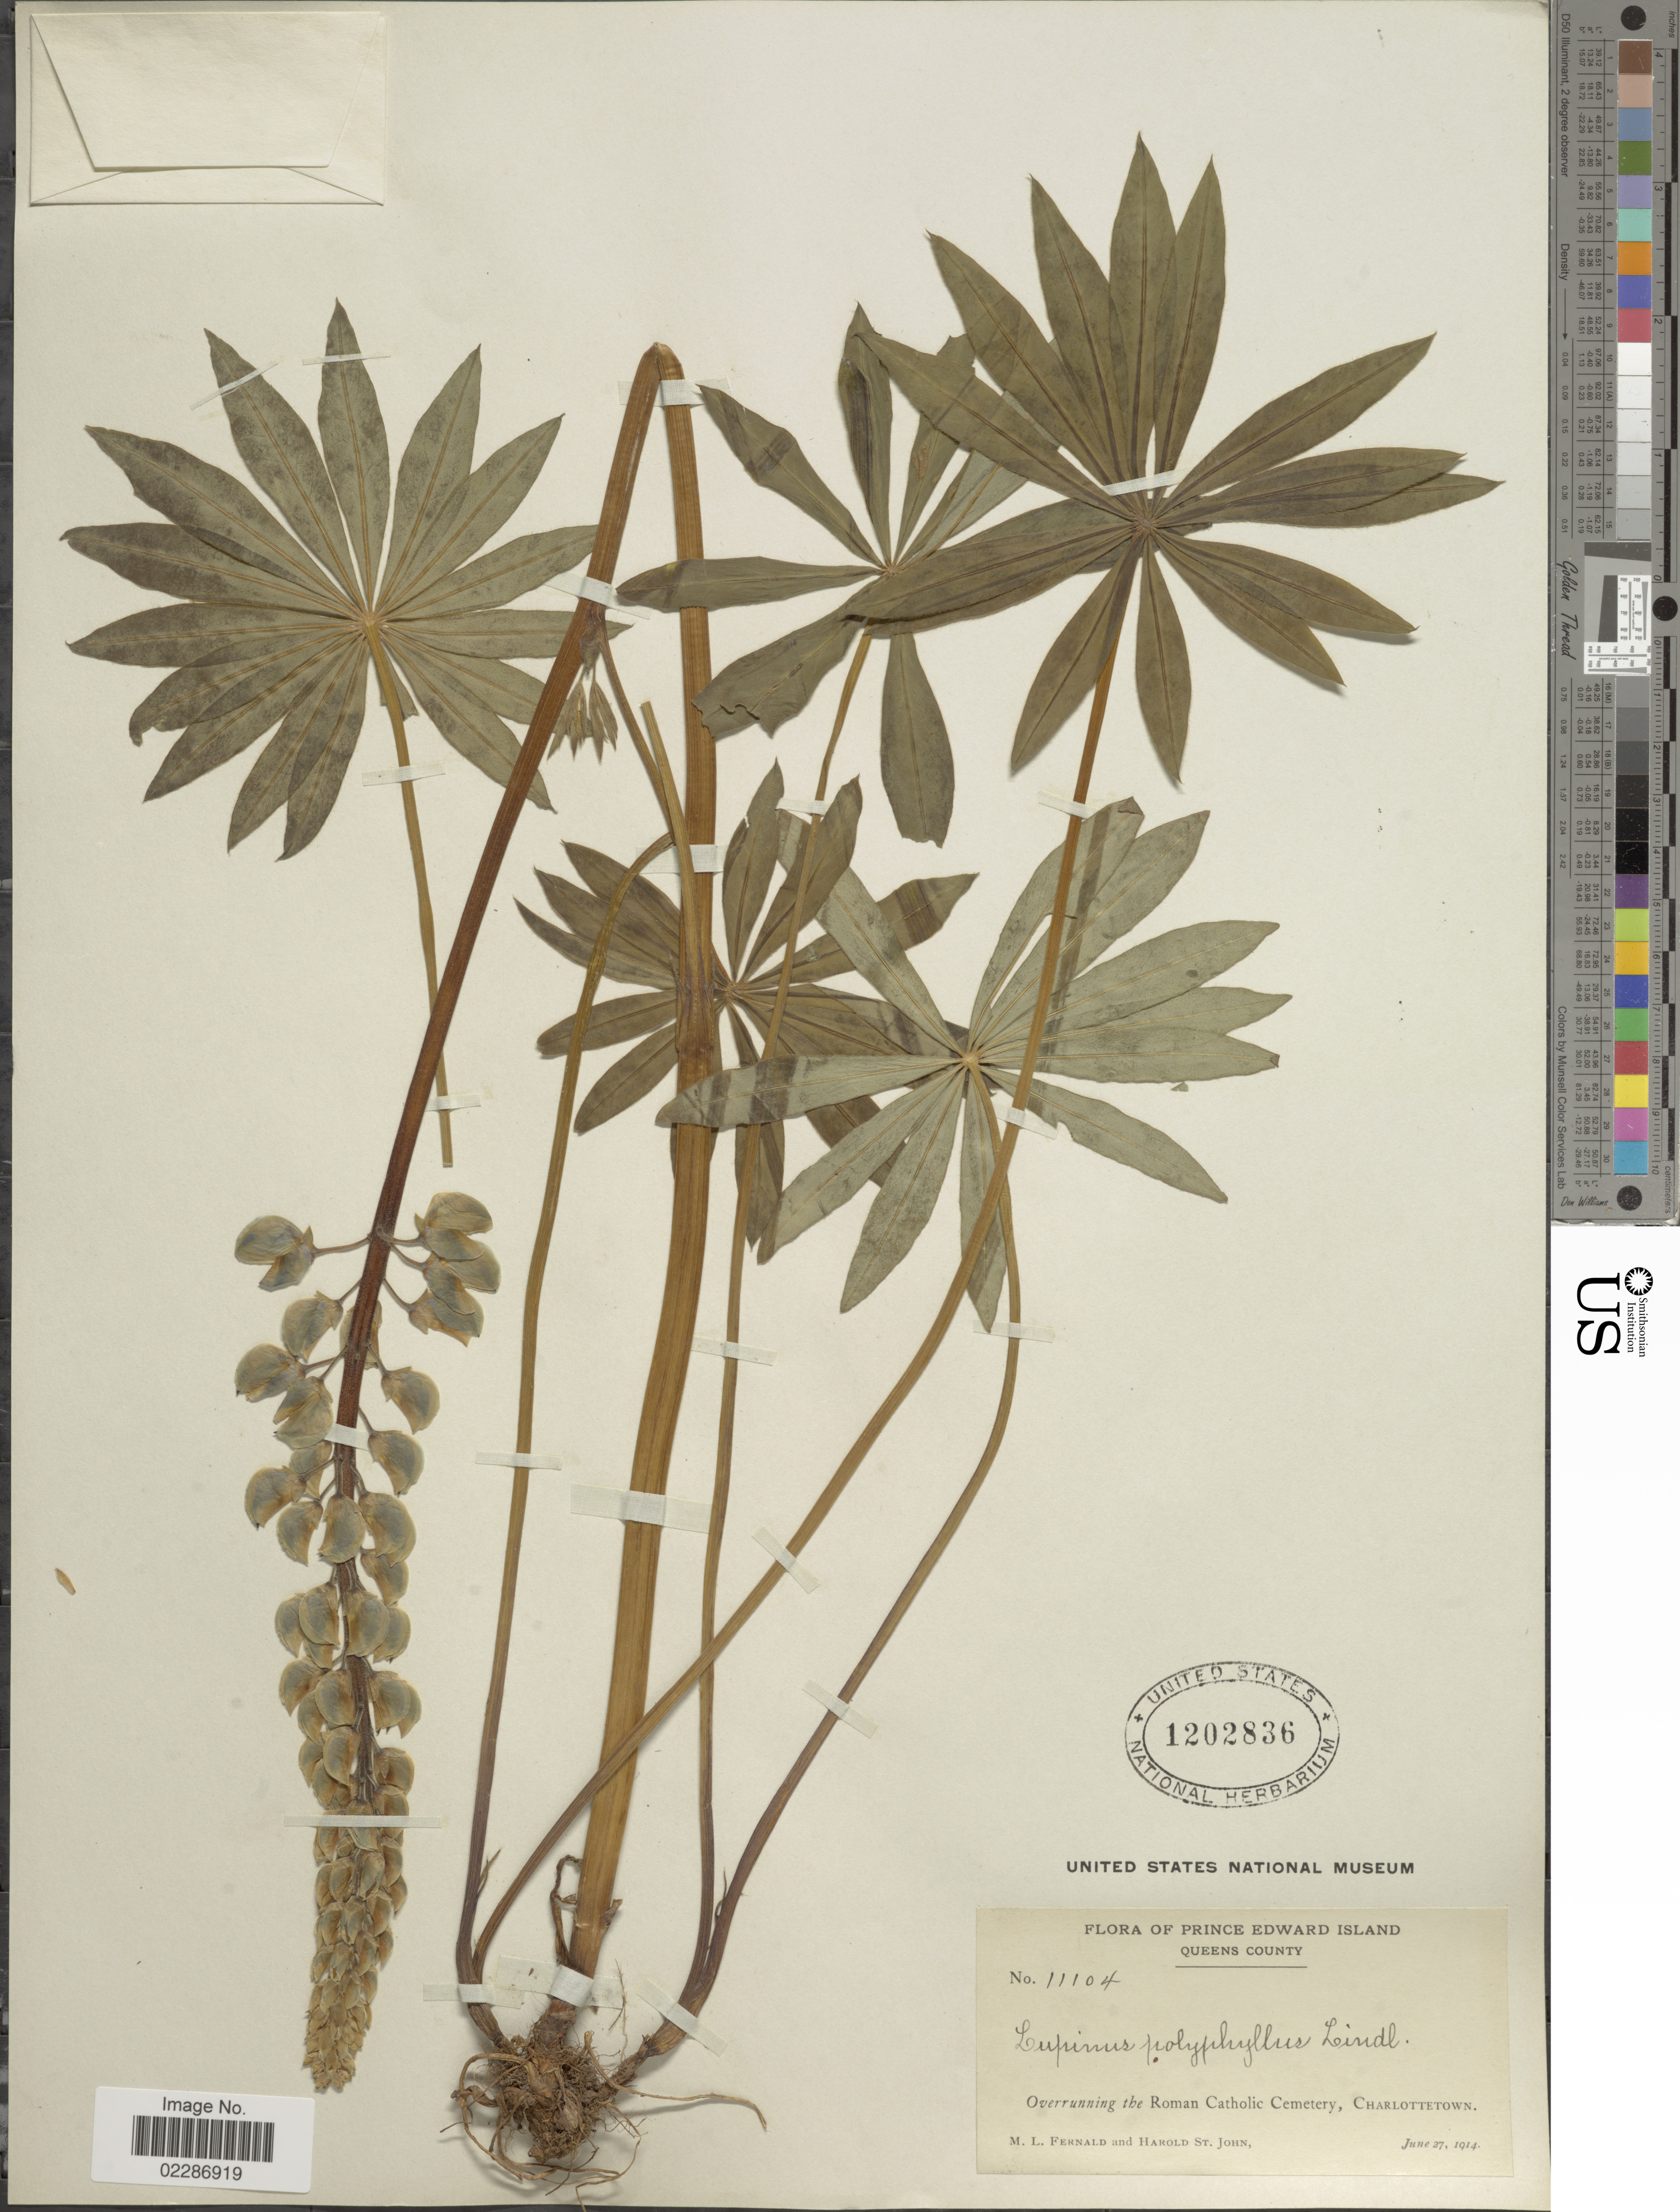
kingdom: Plantae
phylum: Tracheophyta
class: Magnoliopsida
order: Fabales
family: Fabaceae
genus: Lupinus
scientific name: Lupinus polyphyllus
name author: Lindl.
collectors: M. L. Fernald & H. St. John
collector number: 11104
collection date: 1914-06-27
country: Canada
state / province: Prince Edward Island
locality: Queens County, Overruning the Roman Catholic Cemetry, Charlottetown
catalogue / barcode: US 1202836